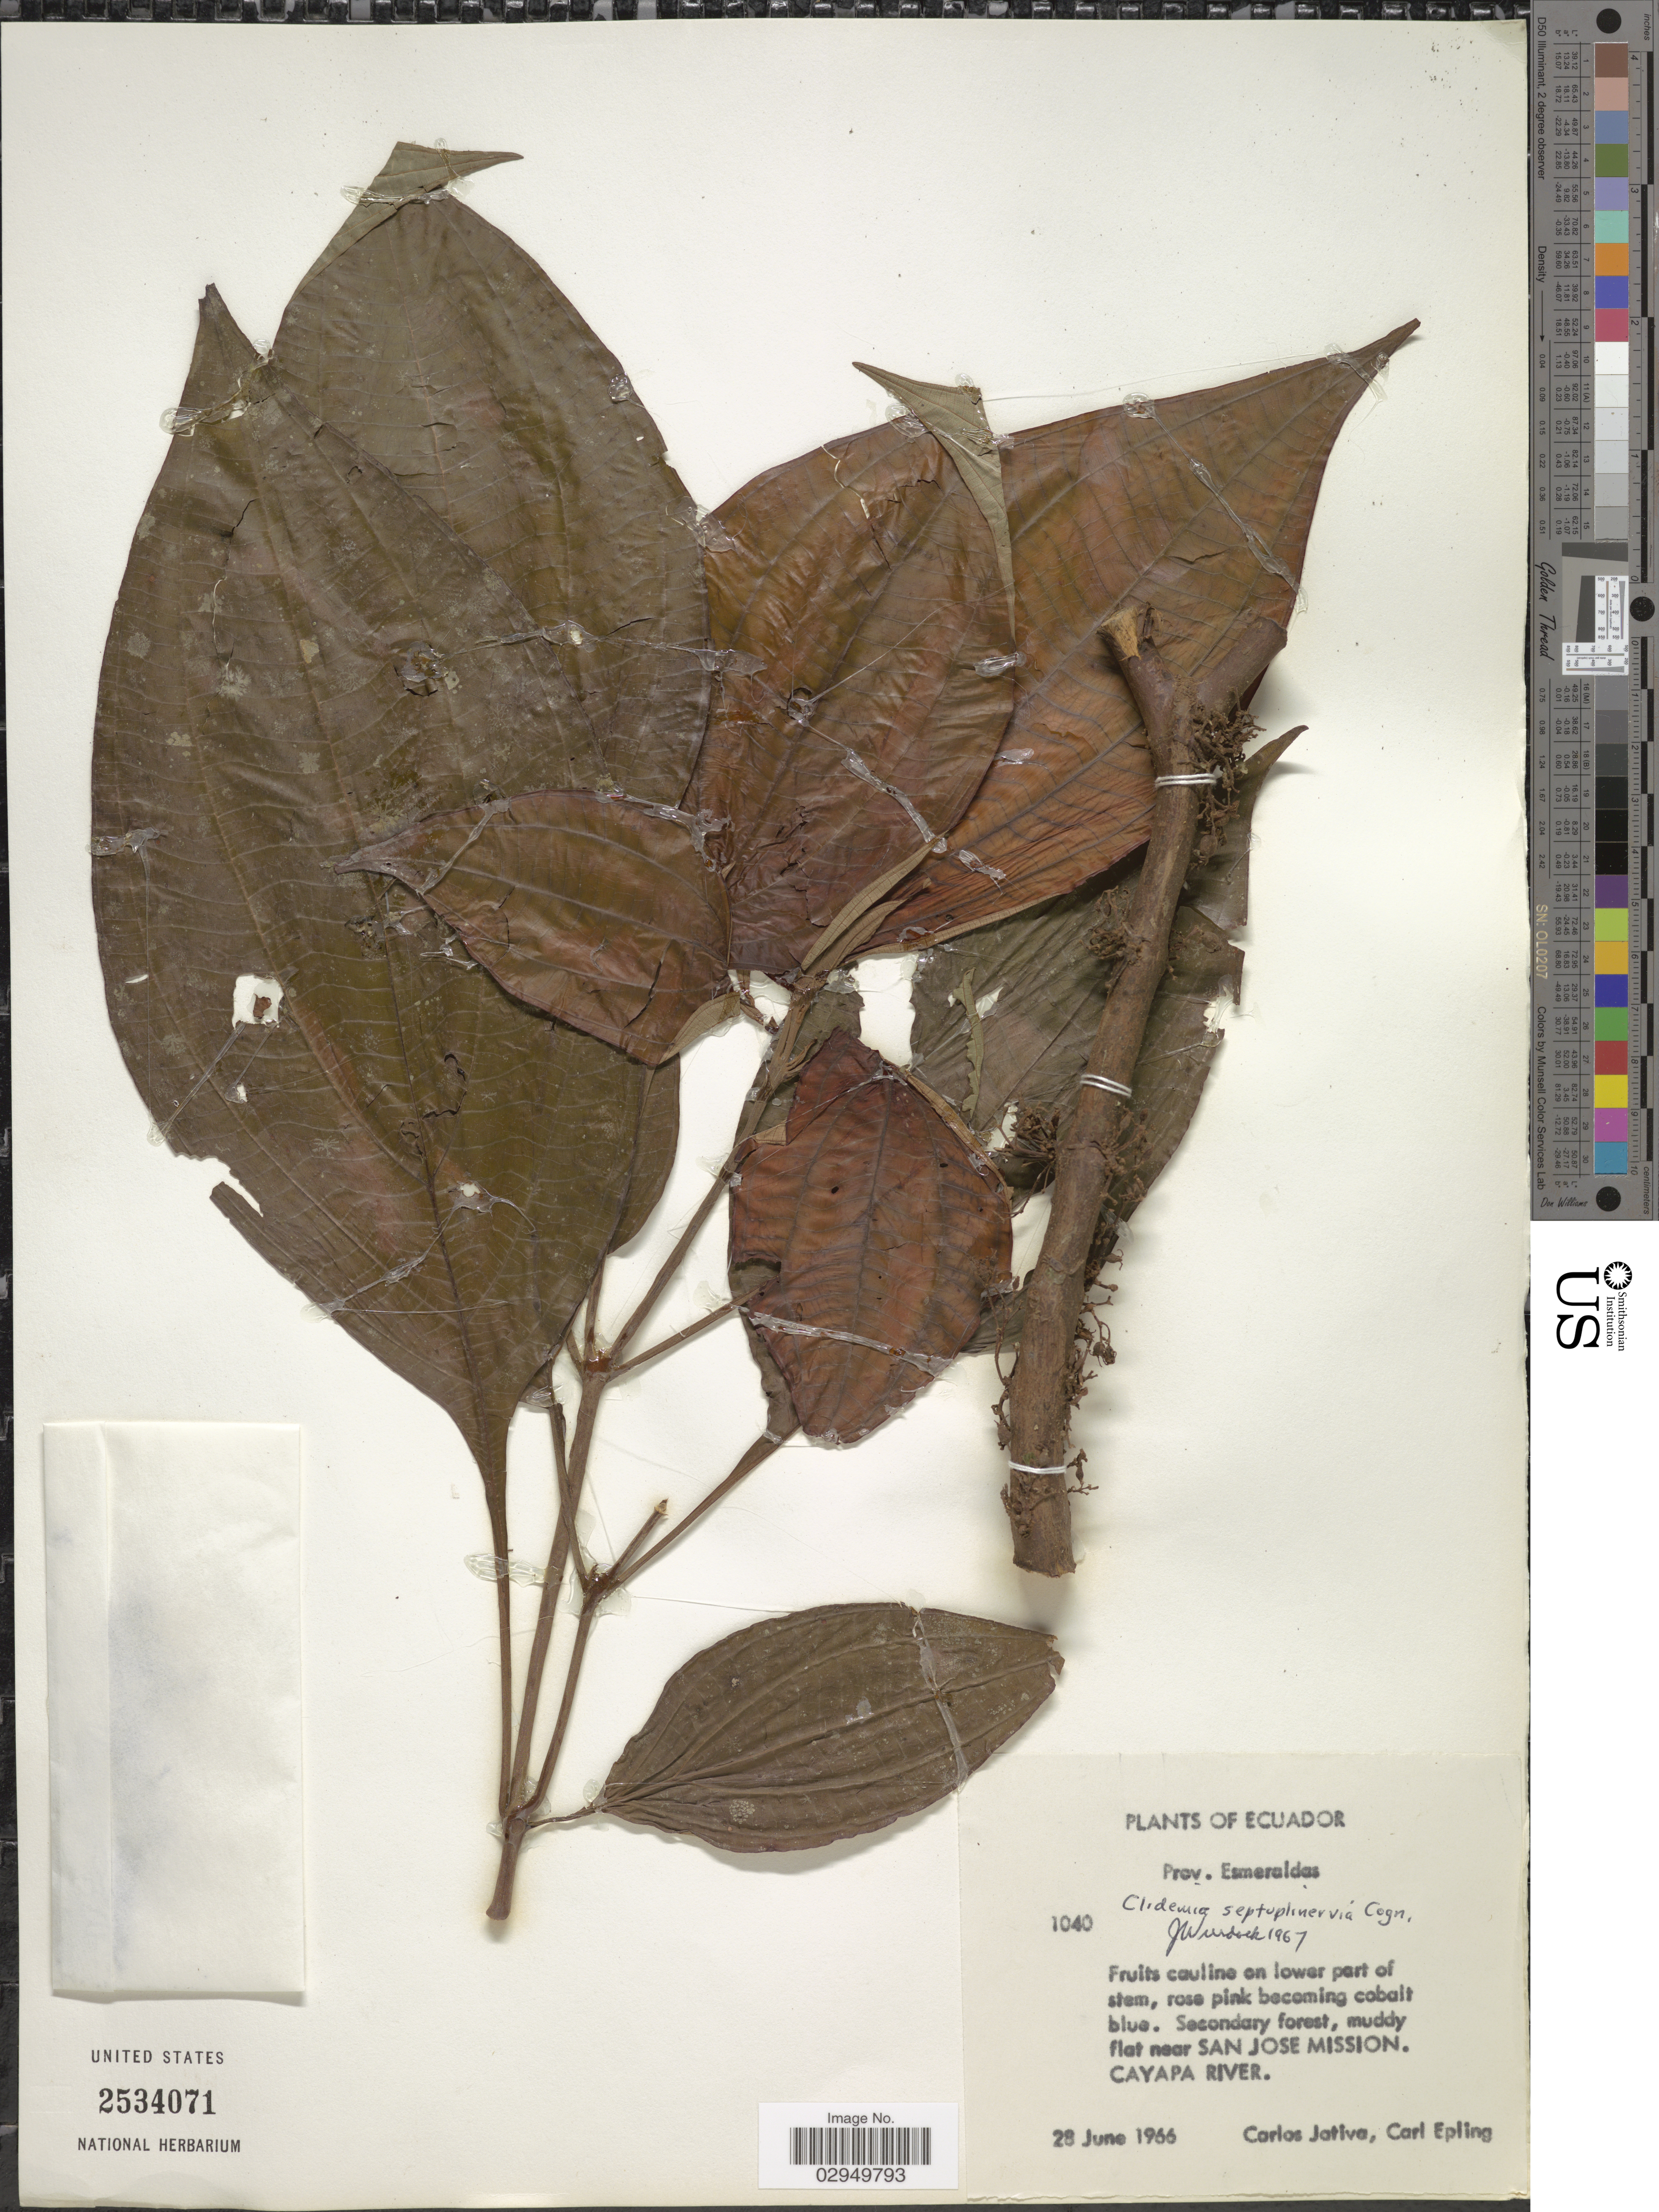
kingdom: Plantae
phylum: Tracheophyta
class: Magnoliopsida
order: Myrtales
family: Melastomataceae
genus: Clidemia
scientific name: Clidemia septuplinervia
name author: Cogn.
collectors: C. D. Játiva & C. C. Epling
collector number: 1040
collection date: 1966-06-28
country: Ecuador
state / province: Esmeraldas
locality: Flat near San Jose Mission. Cayapa River.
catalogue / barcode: US 2534071